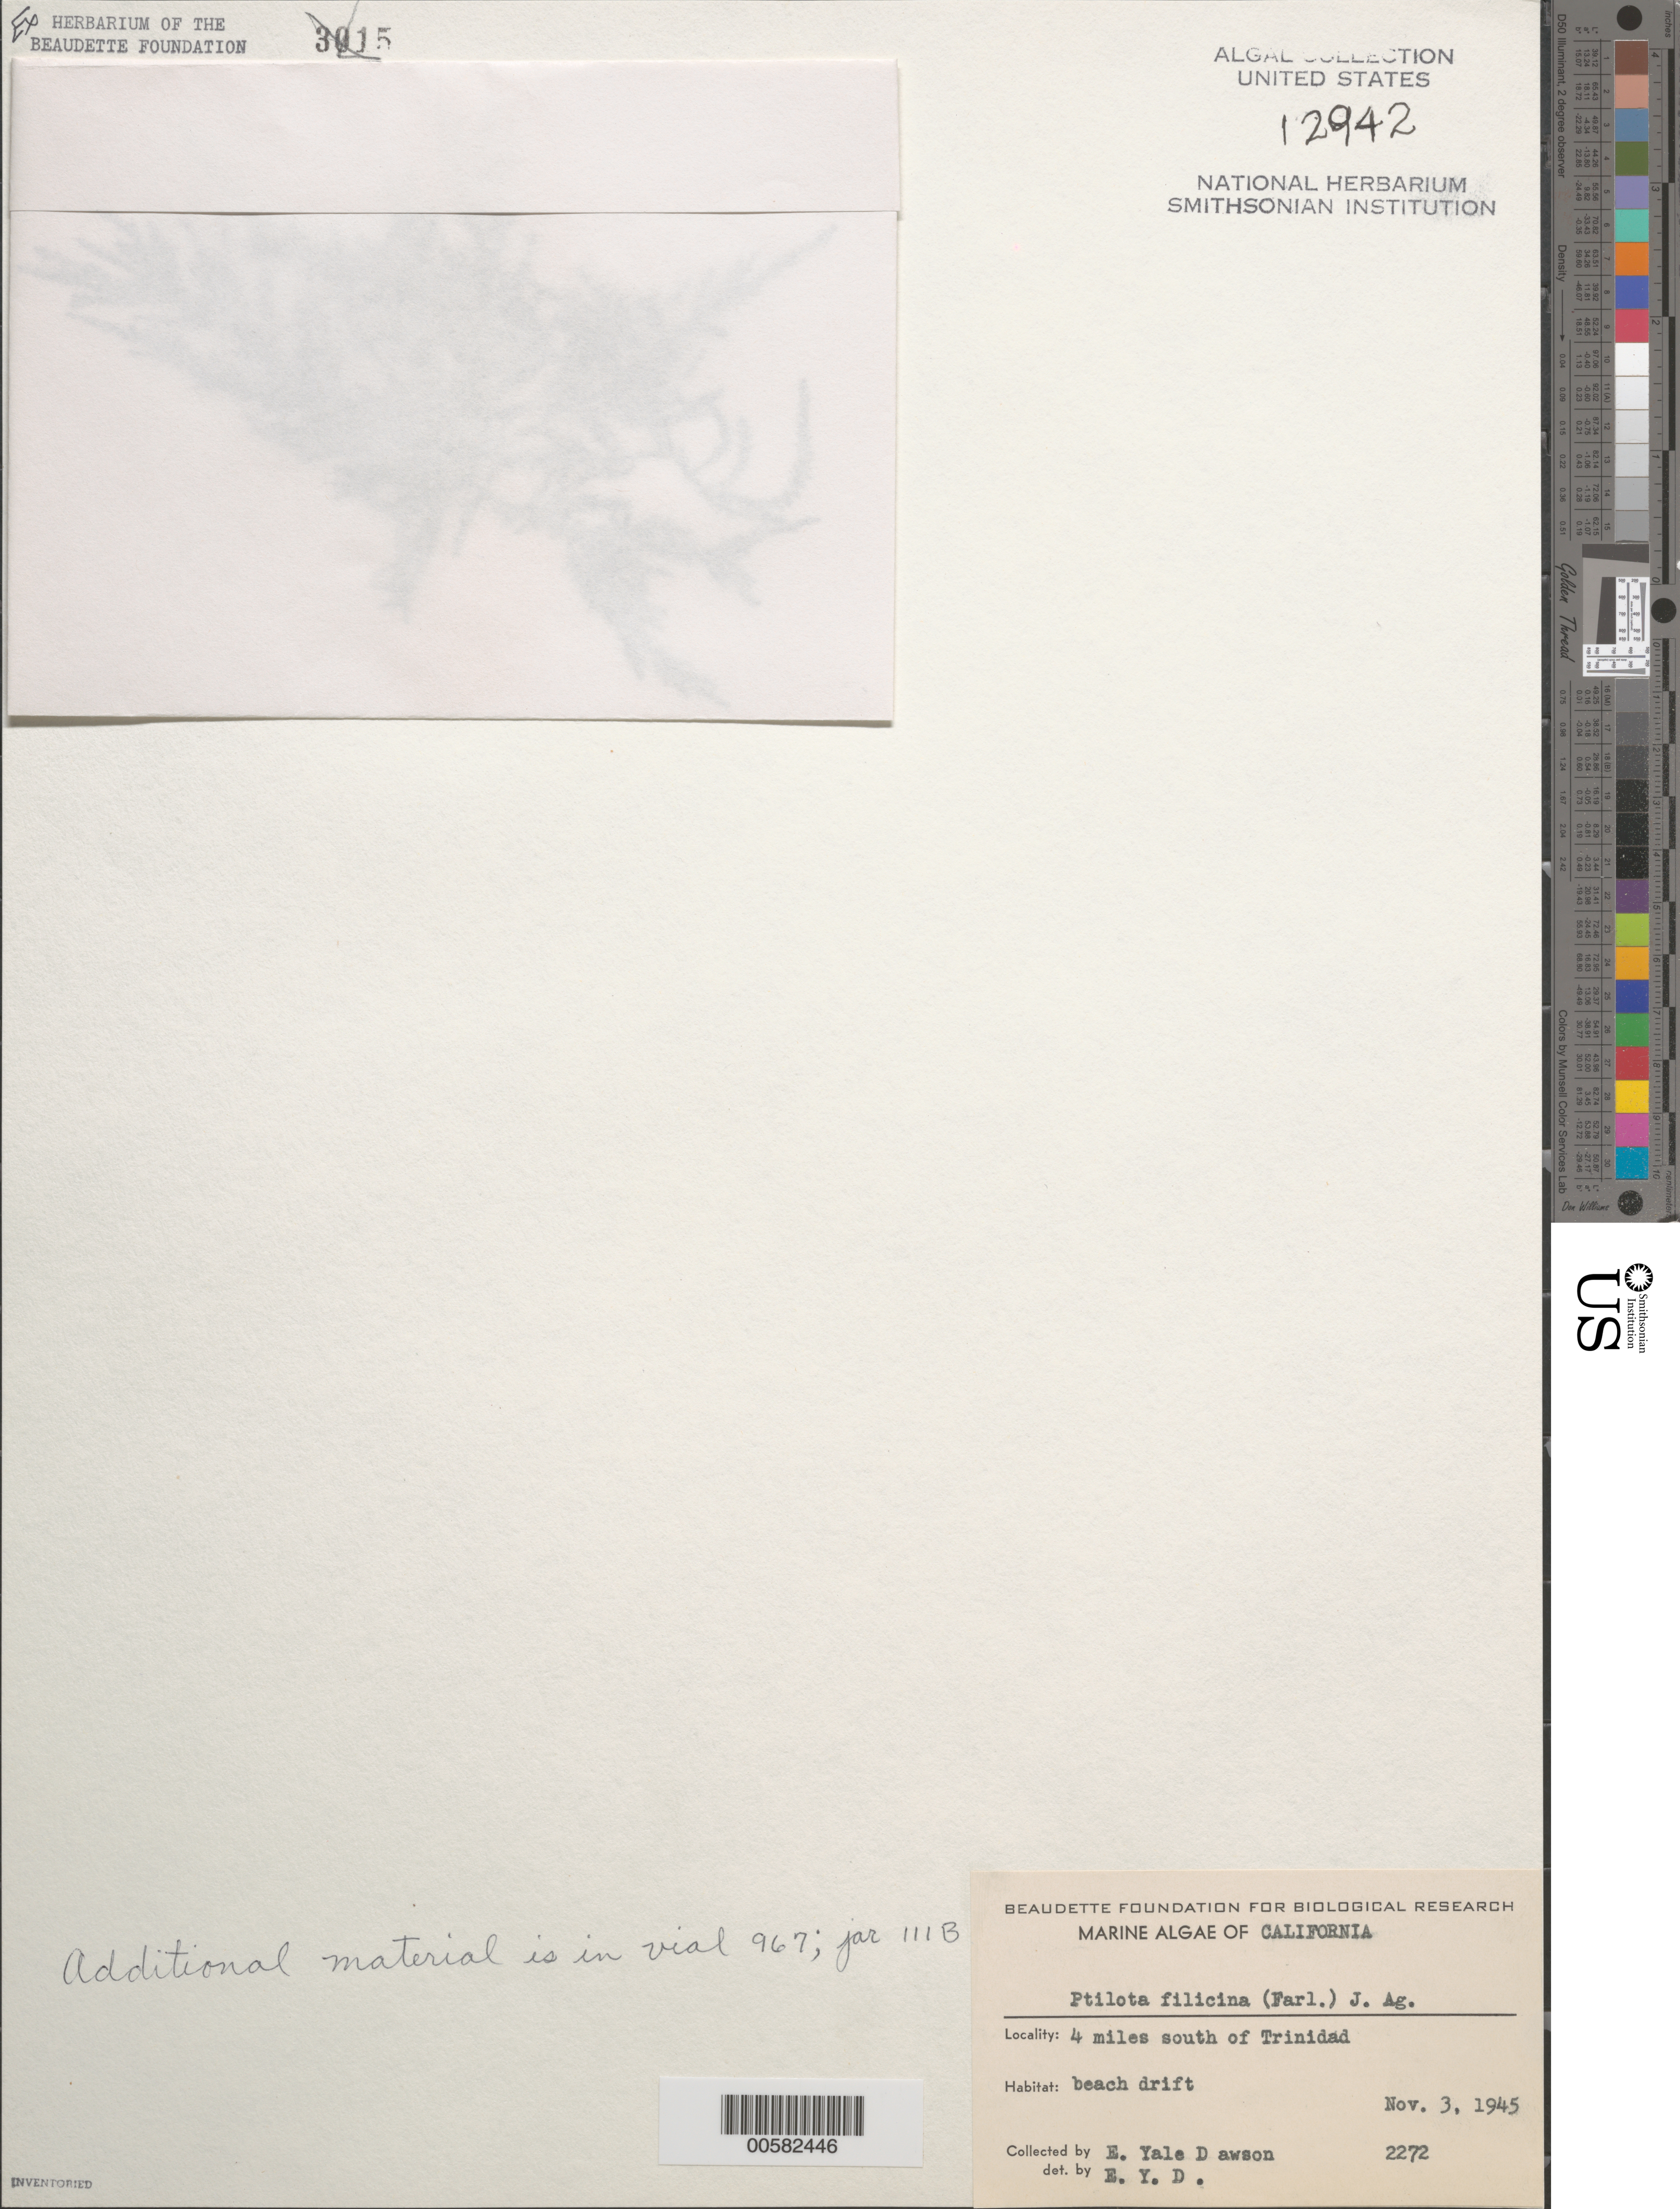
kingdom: Plantae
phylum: Rhodophyta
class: Florideophyceae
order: Ceramiales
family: Wrangeliaceae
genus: Ptilota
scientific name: Ptilota filicina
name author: J. Agardh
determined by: Dawson, E. Y.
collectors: E. Y. Dawson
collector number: EYD 2272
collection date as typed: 03 Nov 1945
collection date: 1945-11-03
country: United States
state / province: California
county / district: Humboldt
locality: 4 miles south of Trinidad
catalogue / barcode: US 12942